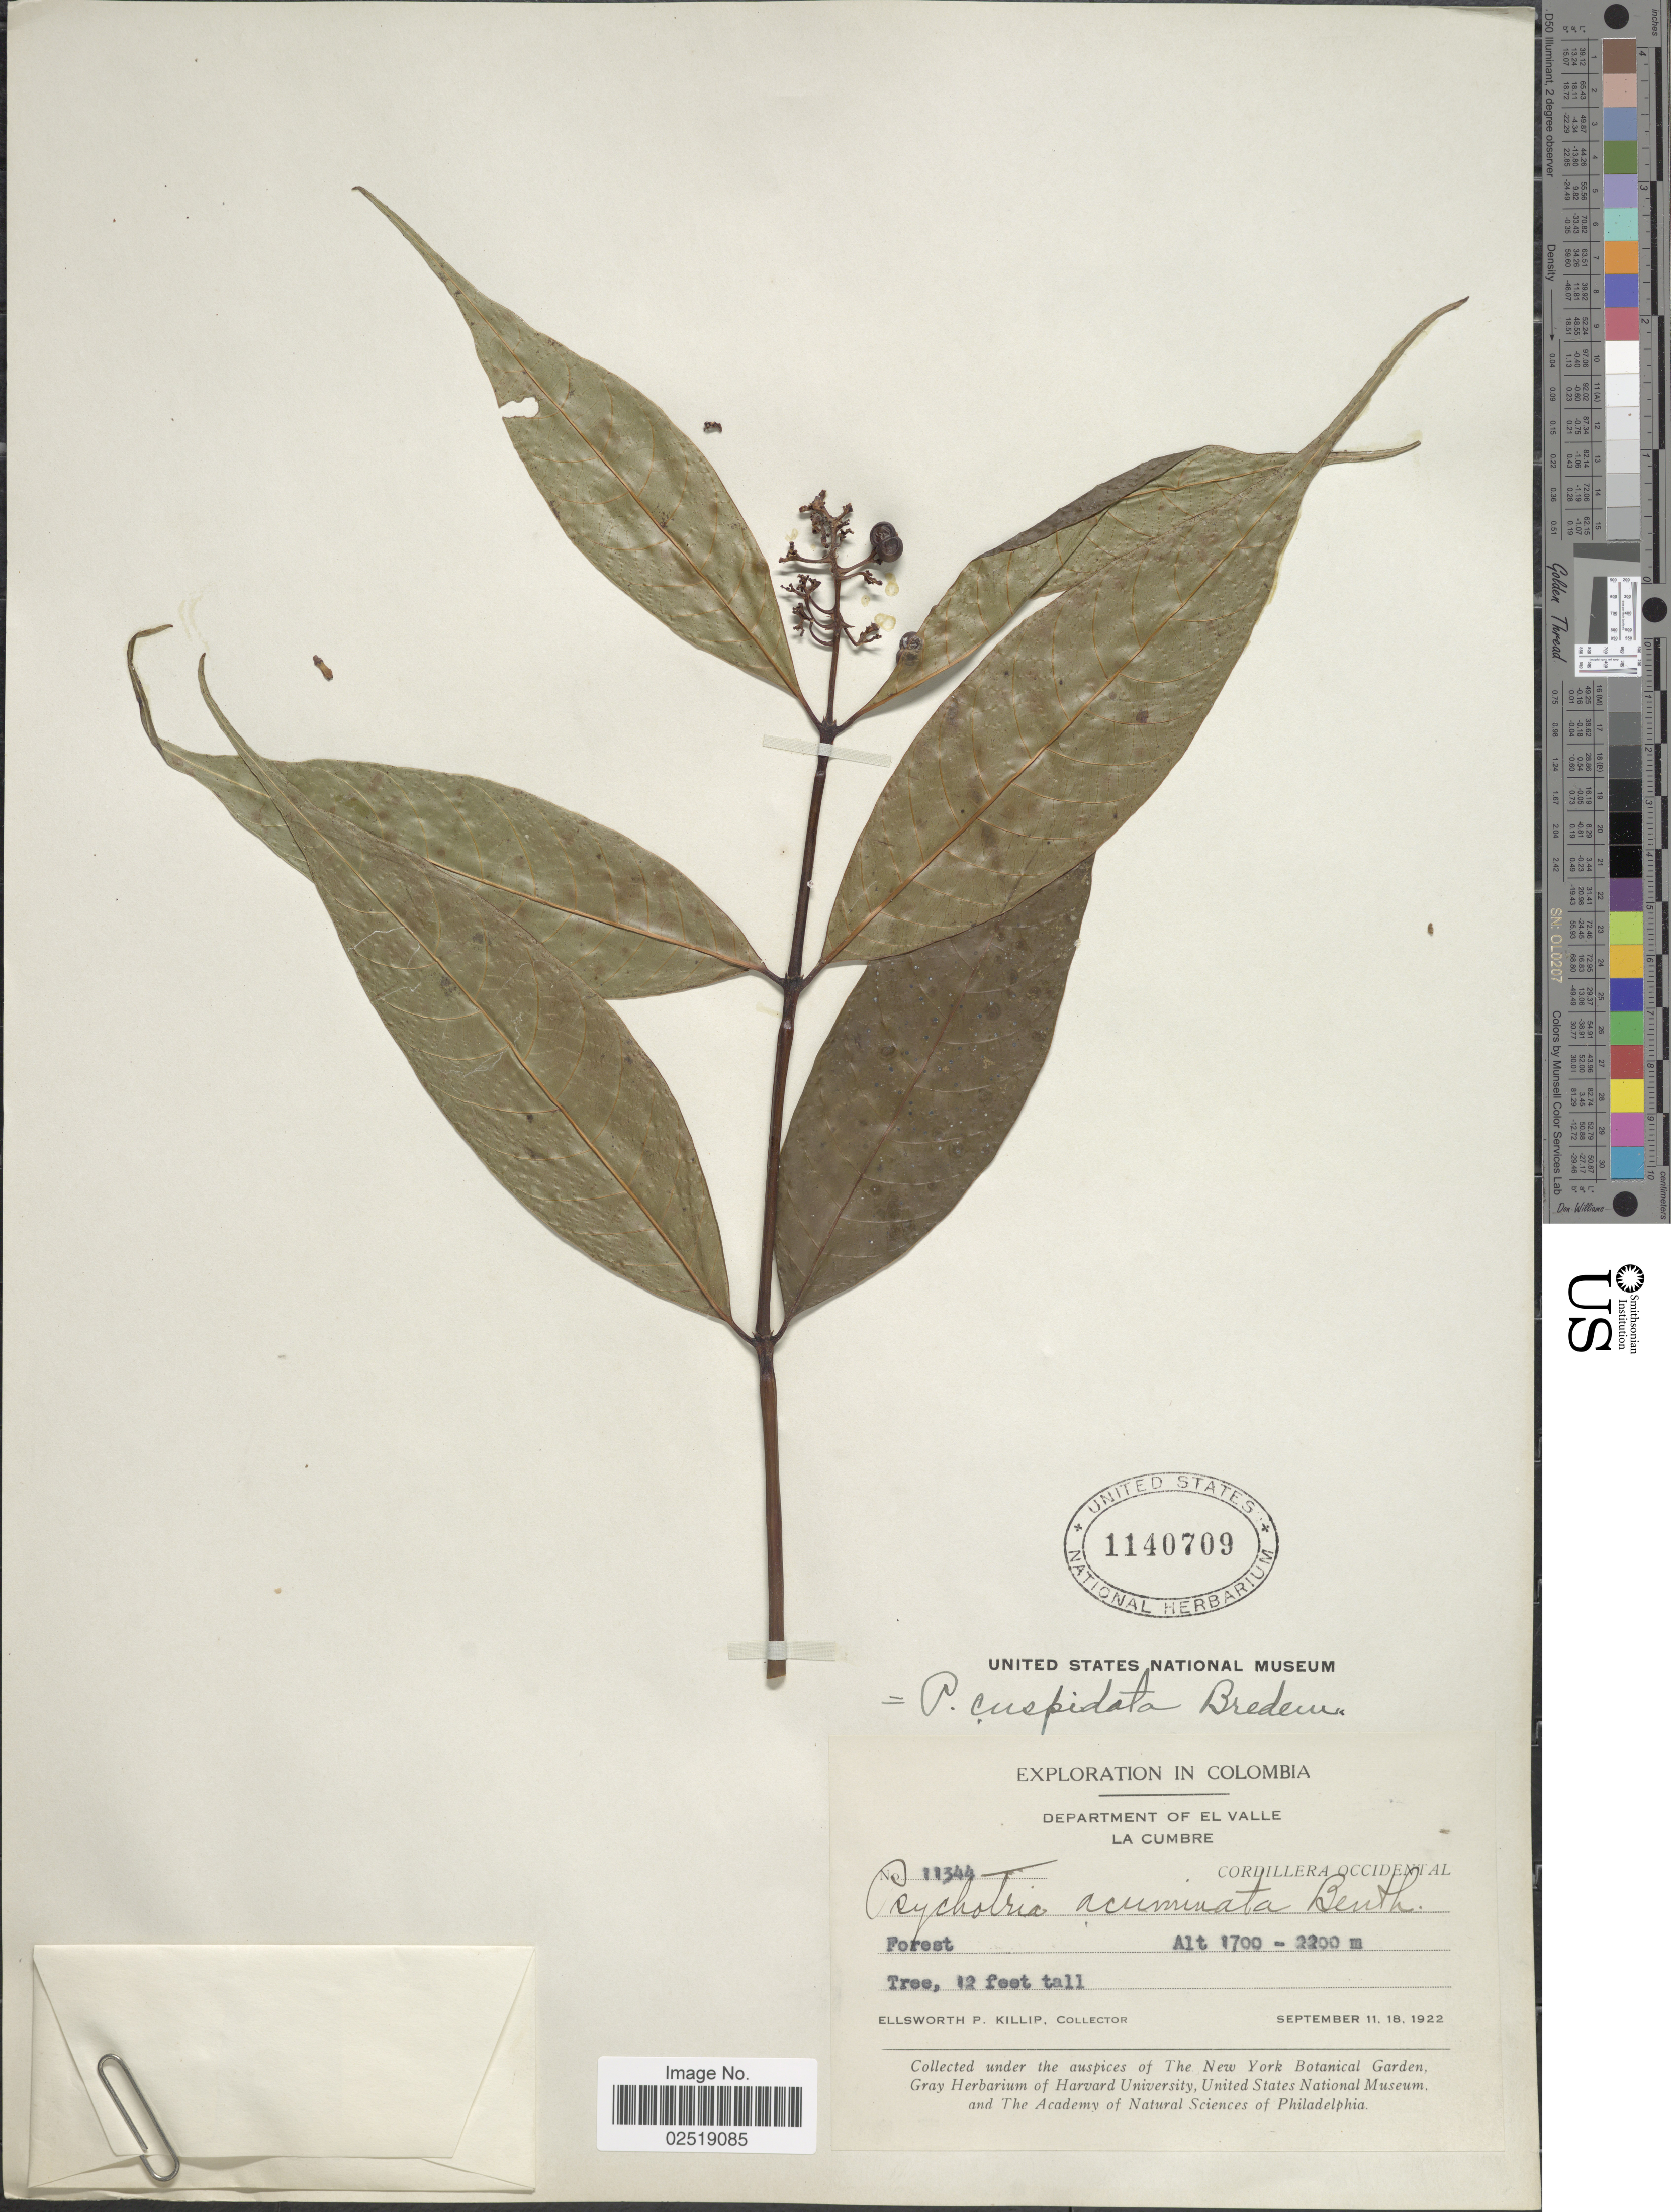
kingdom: Plantae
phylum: Tracheophyta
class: Magnoliopsida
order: Gentianales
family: Rubiaceae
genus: Psychotria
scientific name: Psychotria cuspidata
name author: Bredem. ex Schult.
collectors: E. P. Killip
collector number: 11344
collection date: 1922-09-11/1922-09-18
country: Colombia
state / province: Valle del Cauca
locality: Department of El Valle. La Cumbre. Cordillera Occidental. Forest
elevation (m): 1700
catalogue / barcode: US 1140709